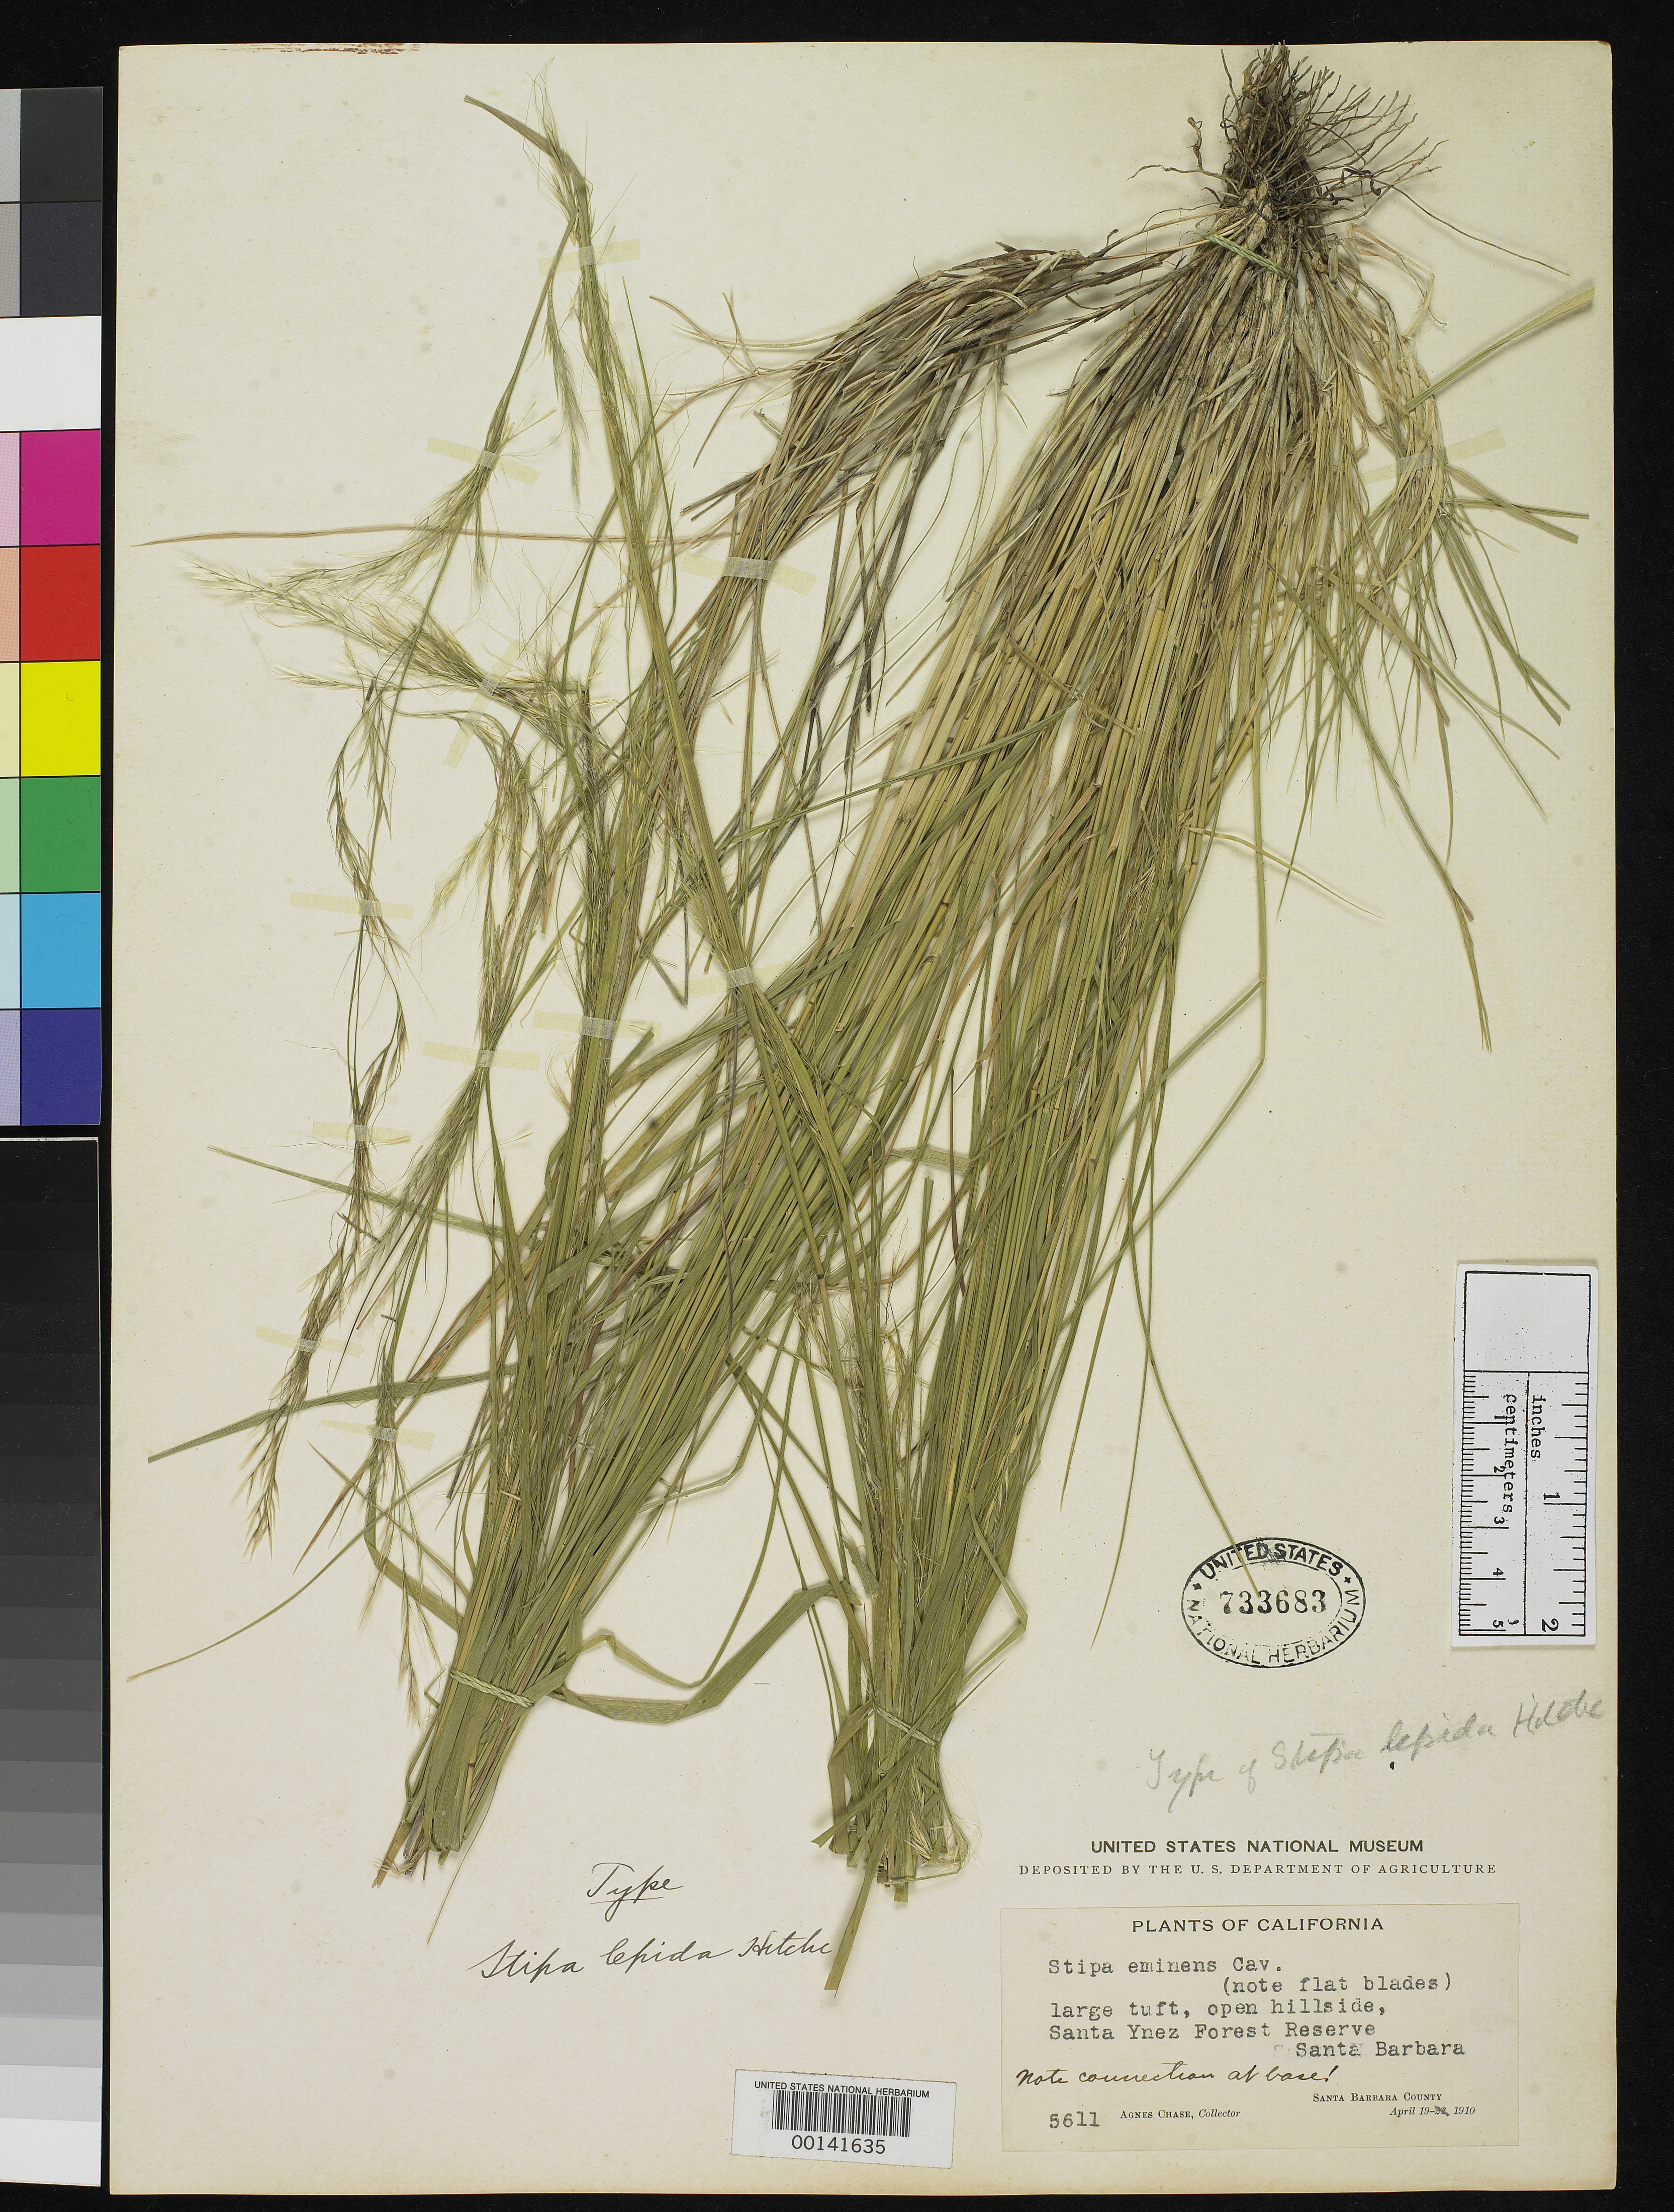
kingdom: Plantae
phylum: Tracheophyta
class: Liliopsida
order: Poales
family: Poaceae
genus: Stipa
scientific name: Stipa lepida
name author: Hitchc.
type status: Holotype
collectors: A. Chase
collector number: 5611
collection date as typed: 19 Apr 1910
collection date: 1910-04-19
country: United States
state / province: California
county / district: Santa Barbara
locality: Santa Ynez forest Reserve.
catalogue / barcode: US 733683